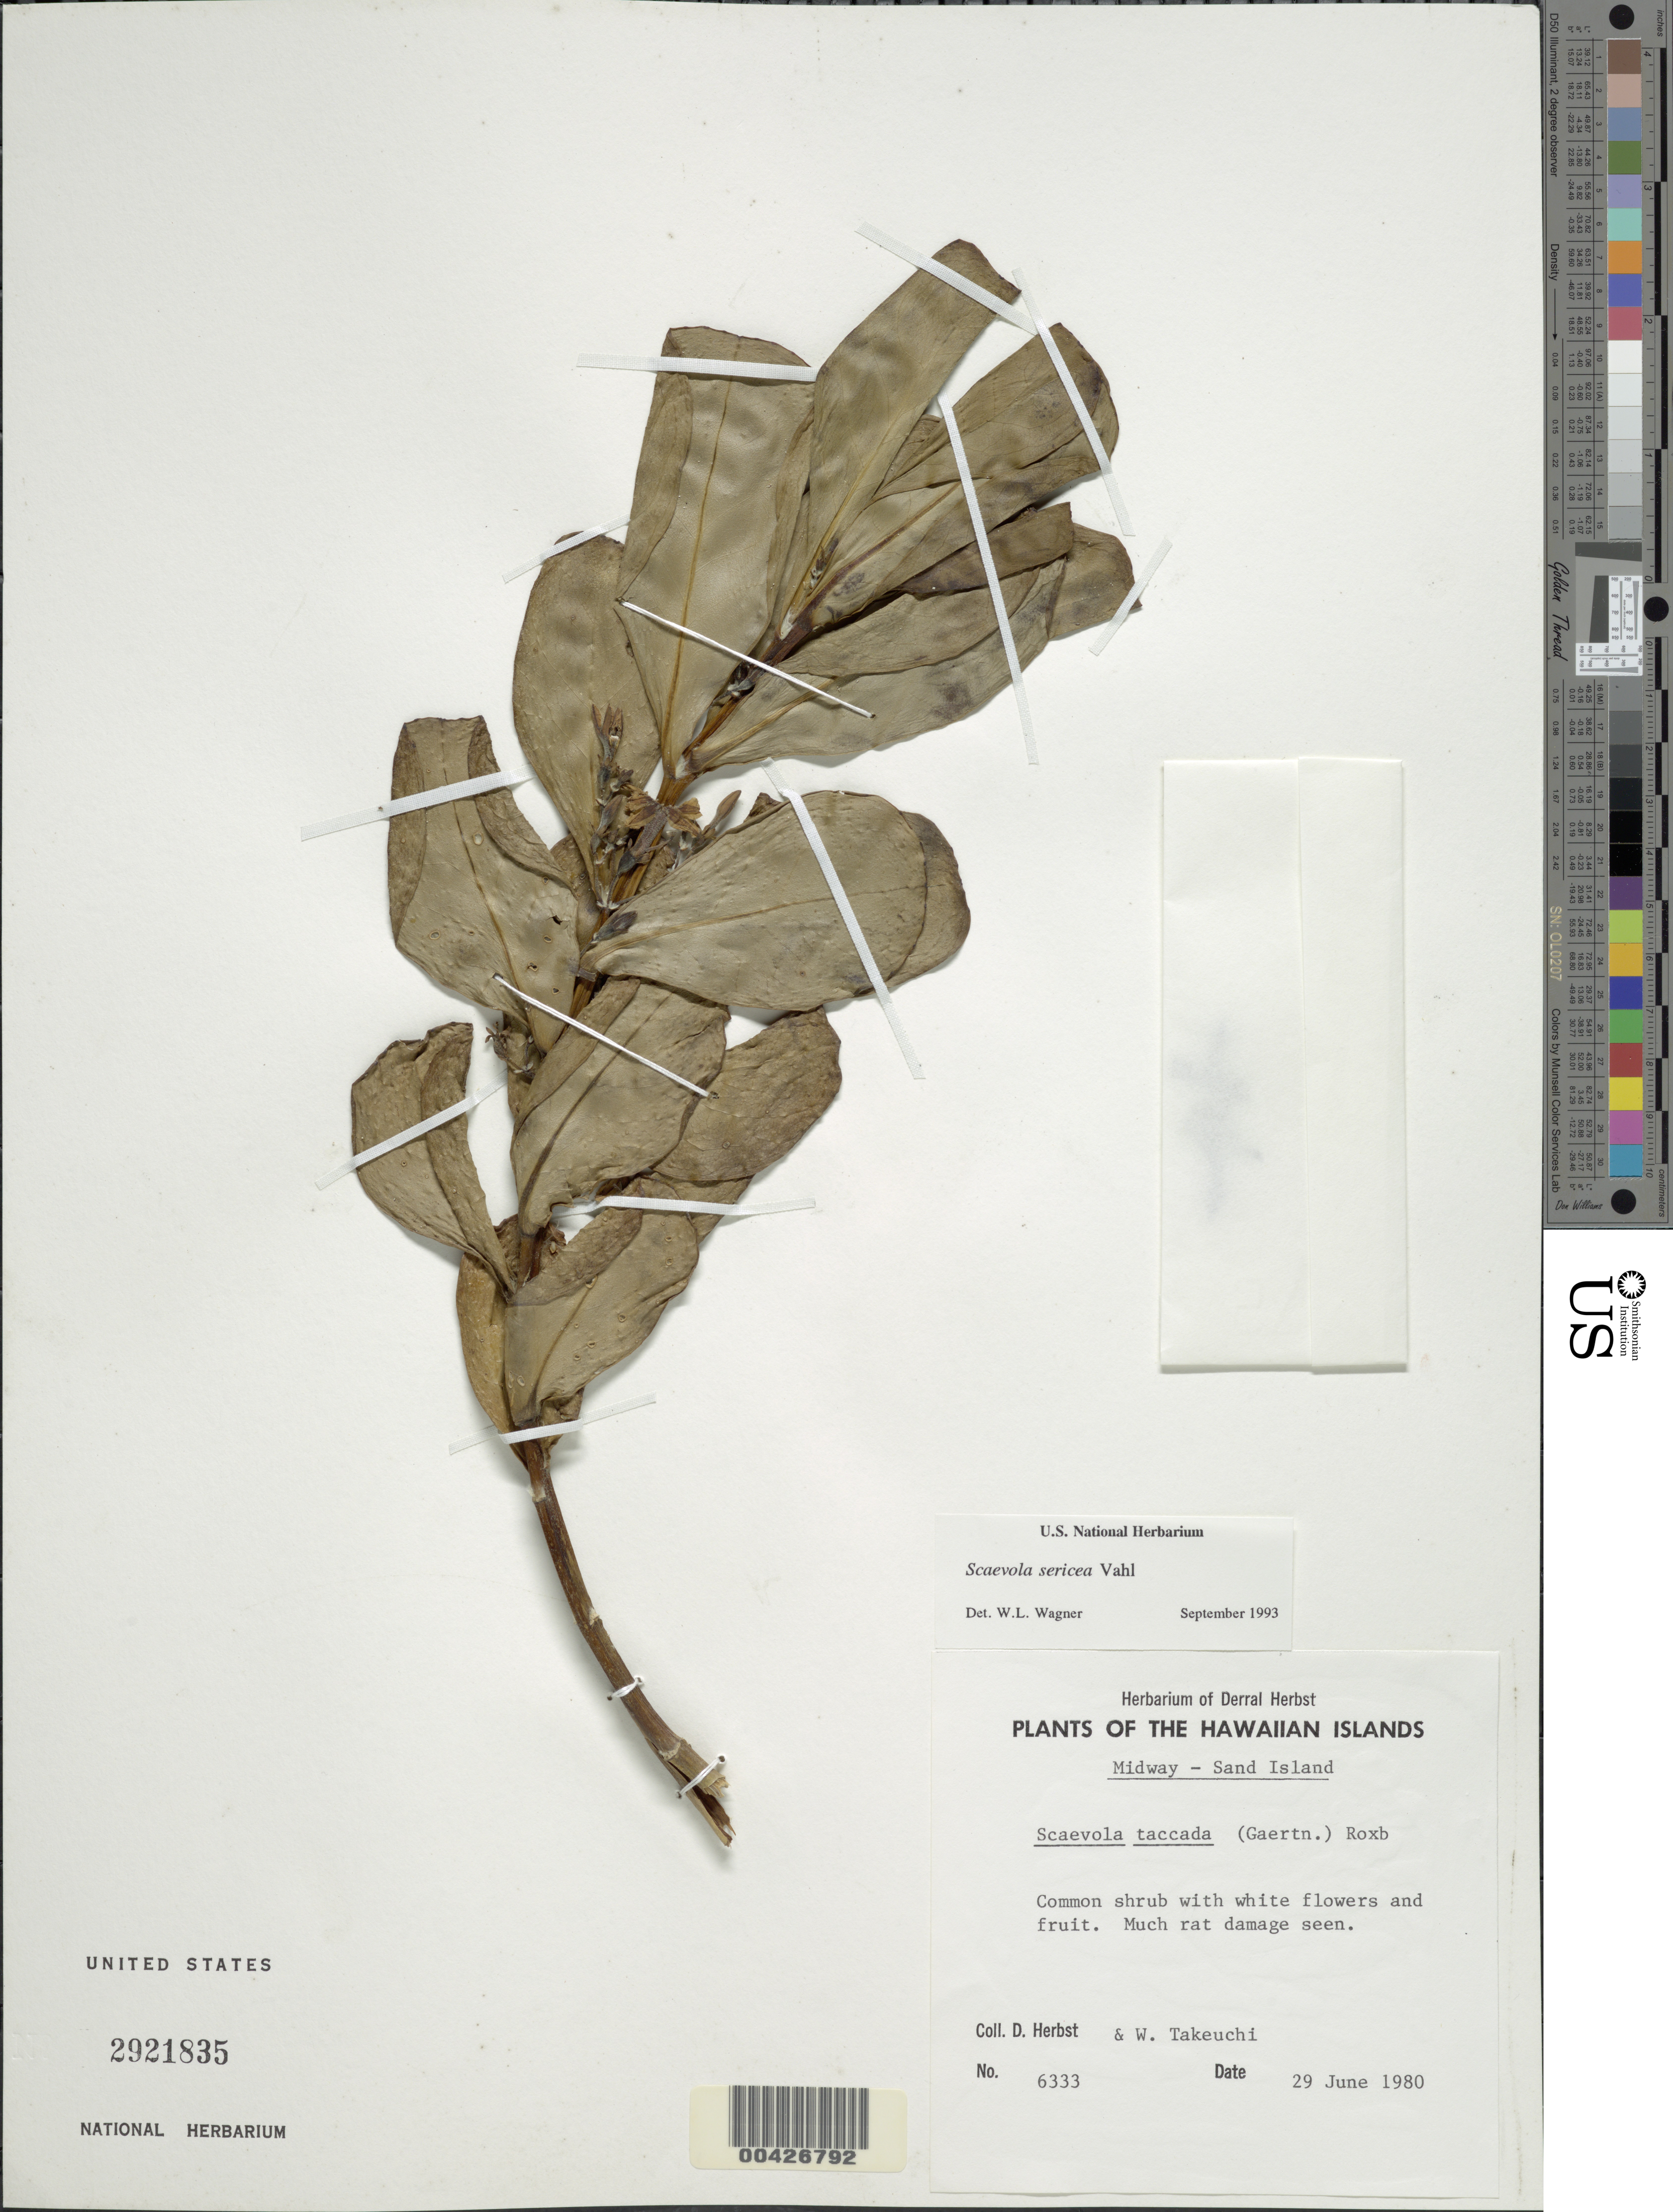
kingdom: Plantae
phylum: Tracheophyta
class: Magnoliopsida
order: Asterales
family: Goodeniaceae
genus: Scaevola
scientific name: Scaevola taccada var. taccada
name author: (Gaertn.) Roxb.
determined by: Wagner, W. L., (BOT), Smithsonian Institution - National Museum of Natural History (UNITED STATES)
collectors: D. R. Herbst & W. N. Takeuchi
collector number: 6333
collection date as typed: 29 Jun 1980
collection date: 1980-06-29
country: U.S. Administered Pacific Islands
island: Midway Atoll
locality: Midway, Sand Islet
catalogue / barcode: US 2921835